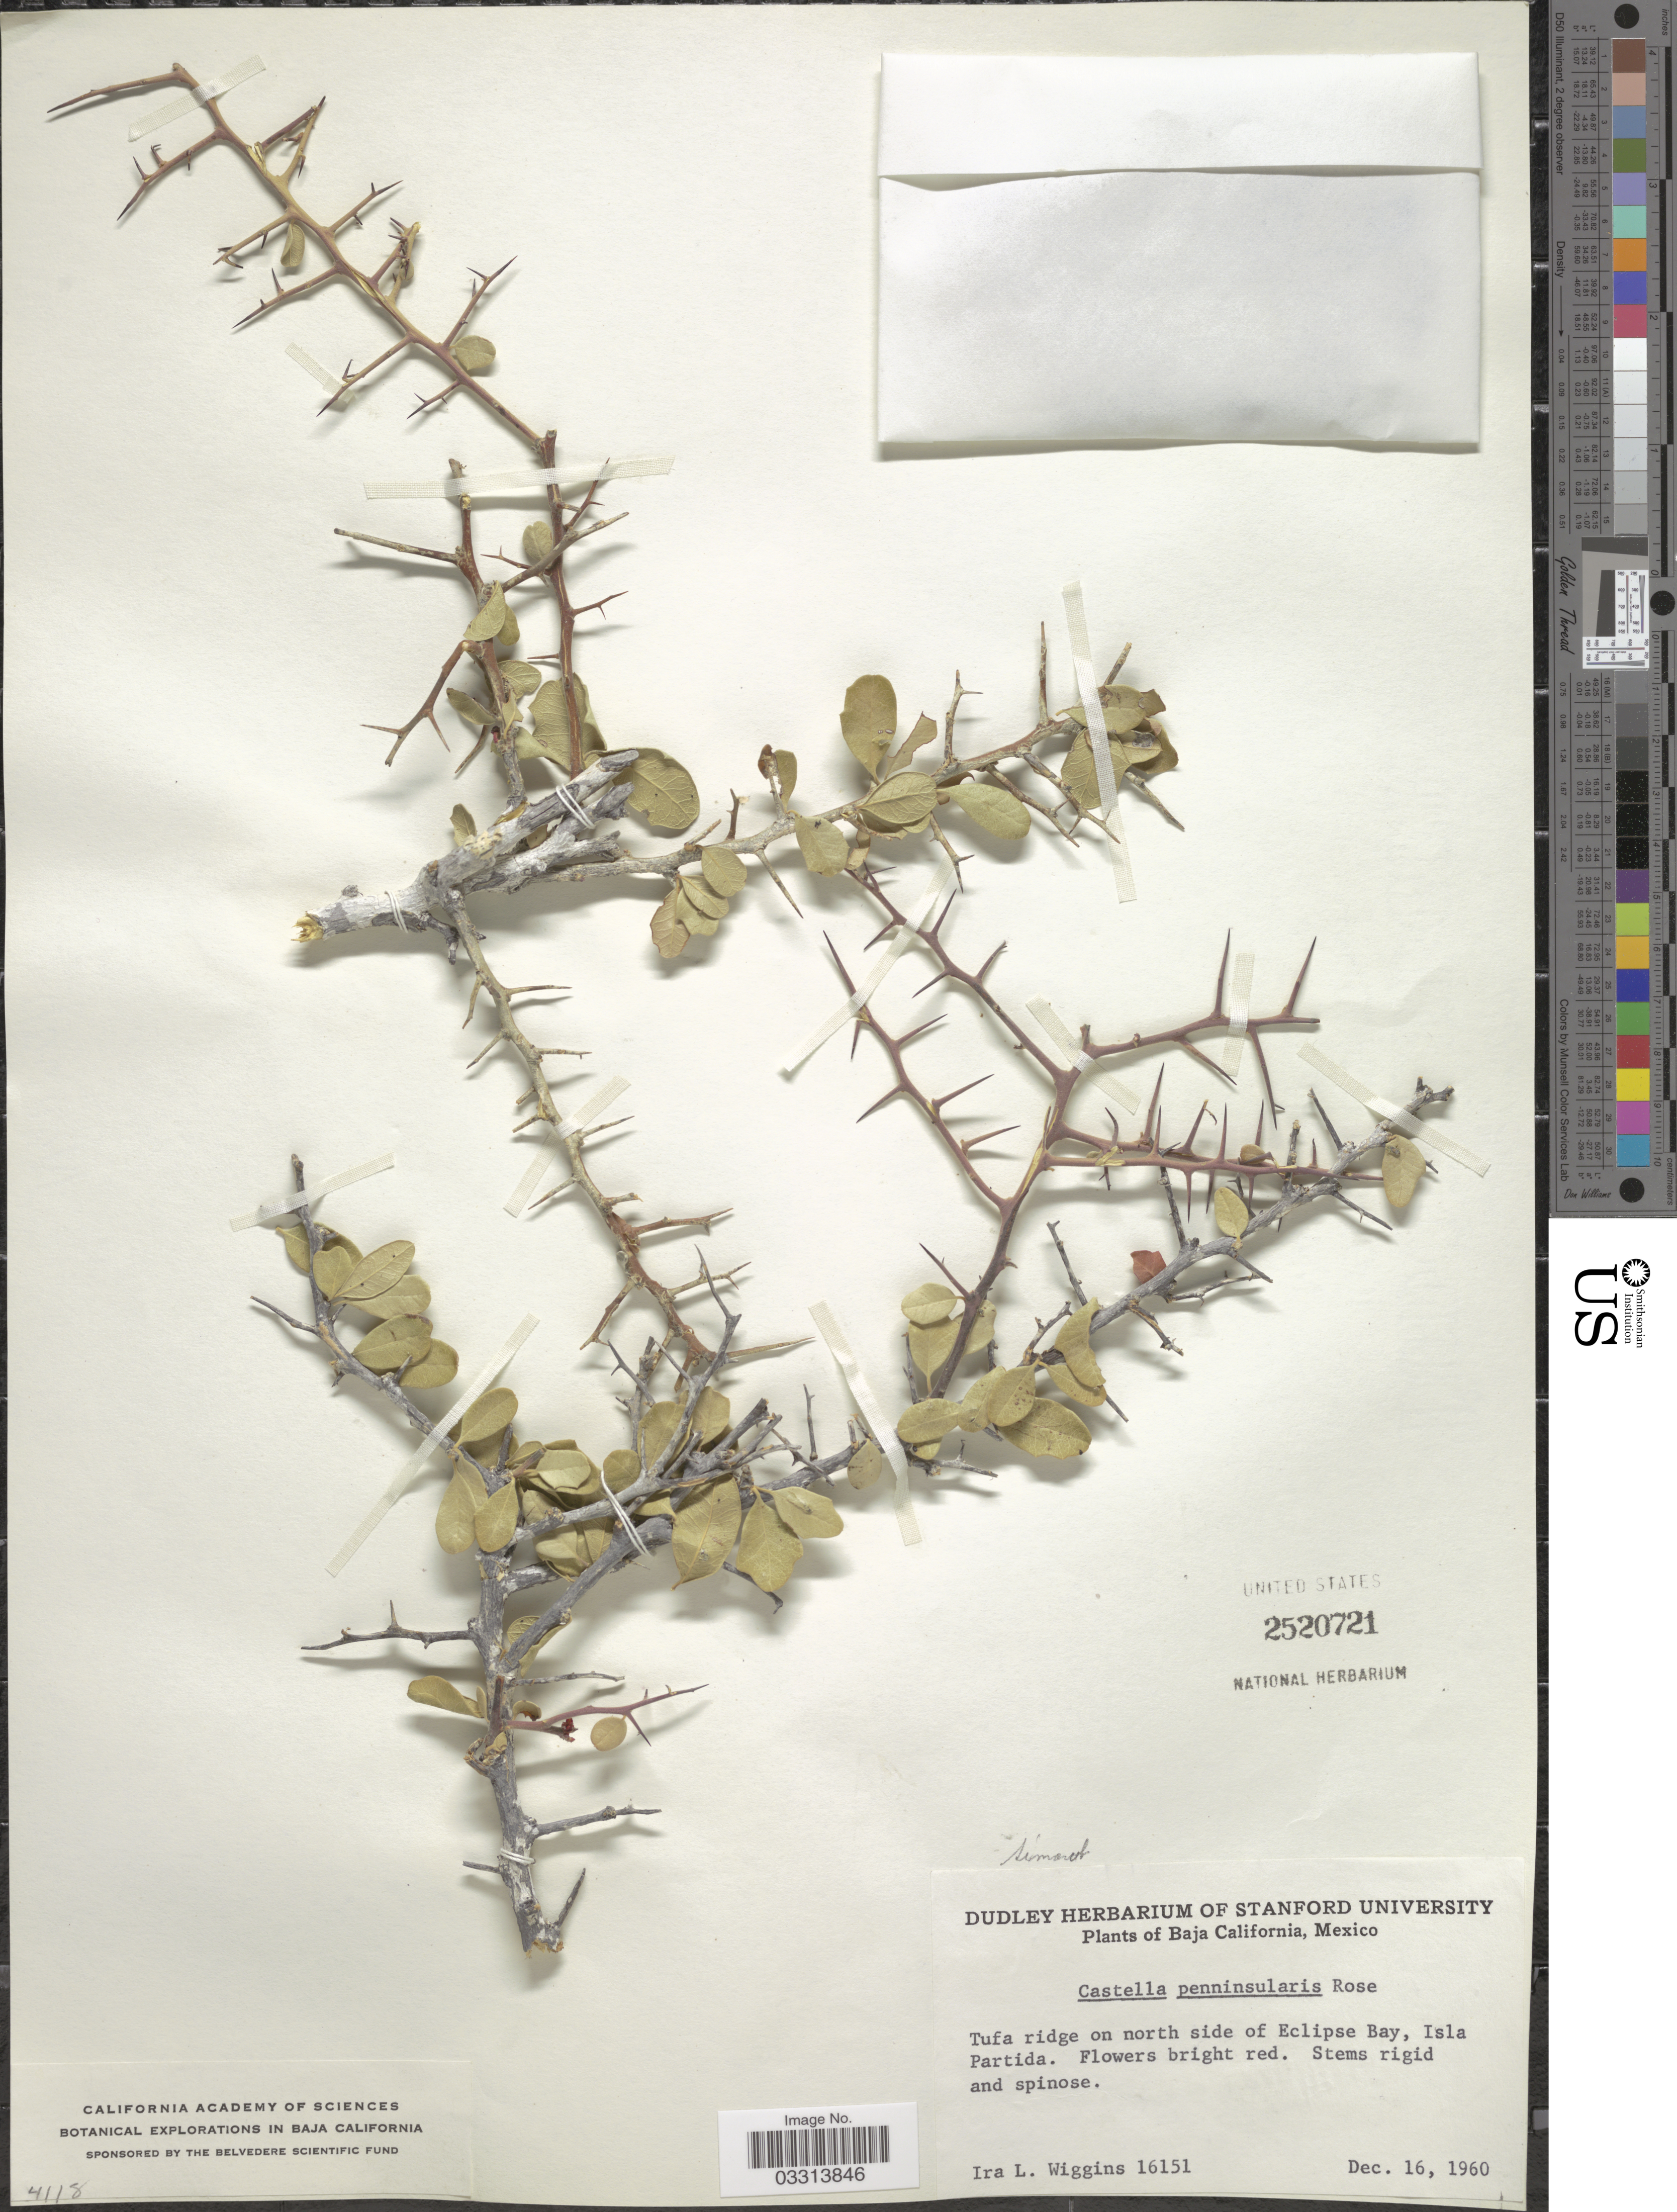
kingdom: Plantae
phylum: Tracheophyta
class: Magnoliopsida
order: Sapindales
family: Simaroubaceae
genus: Castela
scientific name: Castela peninsularis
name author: Rose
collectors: I. L. Wiggins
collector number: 16151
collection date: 1960-12-16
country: Mexico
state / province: Baja California Sur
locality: Tufa ridge on north side of Eclipse Bay, Isla Partida.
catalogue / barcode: US 2520721